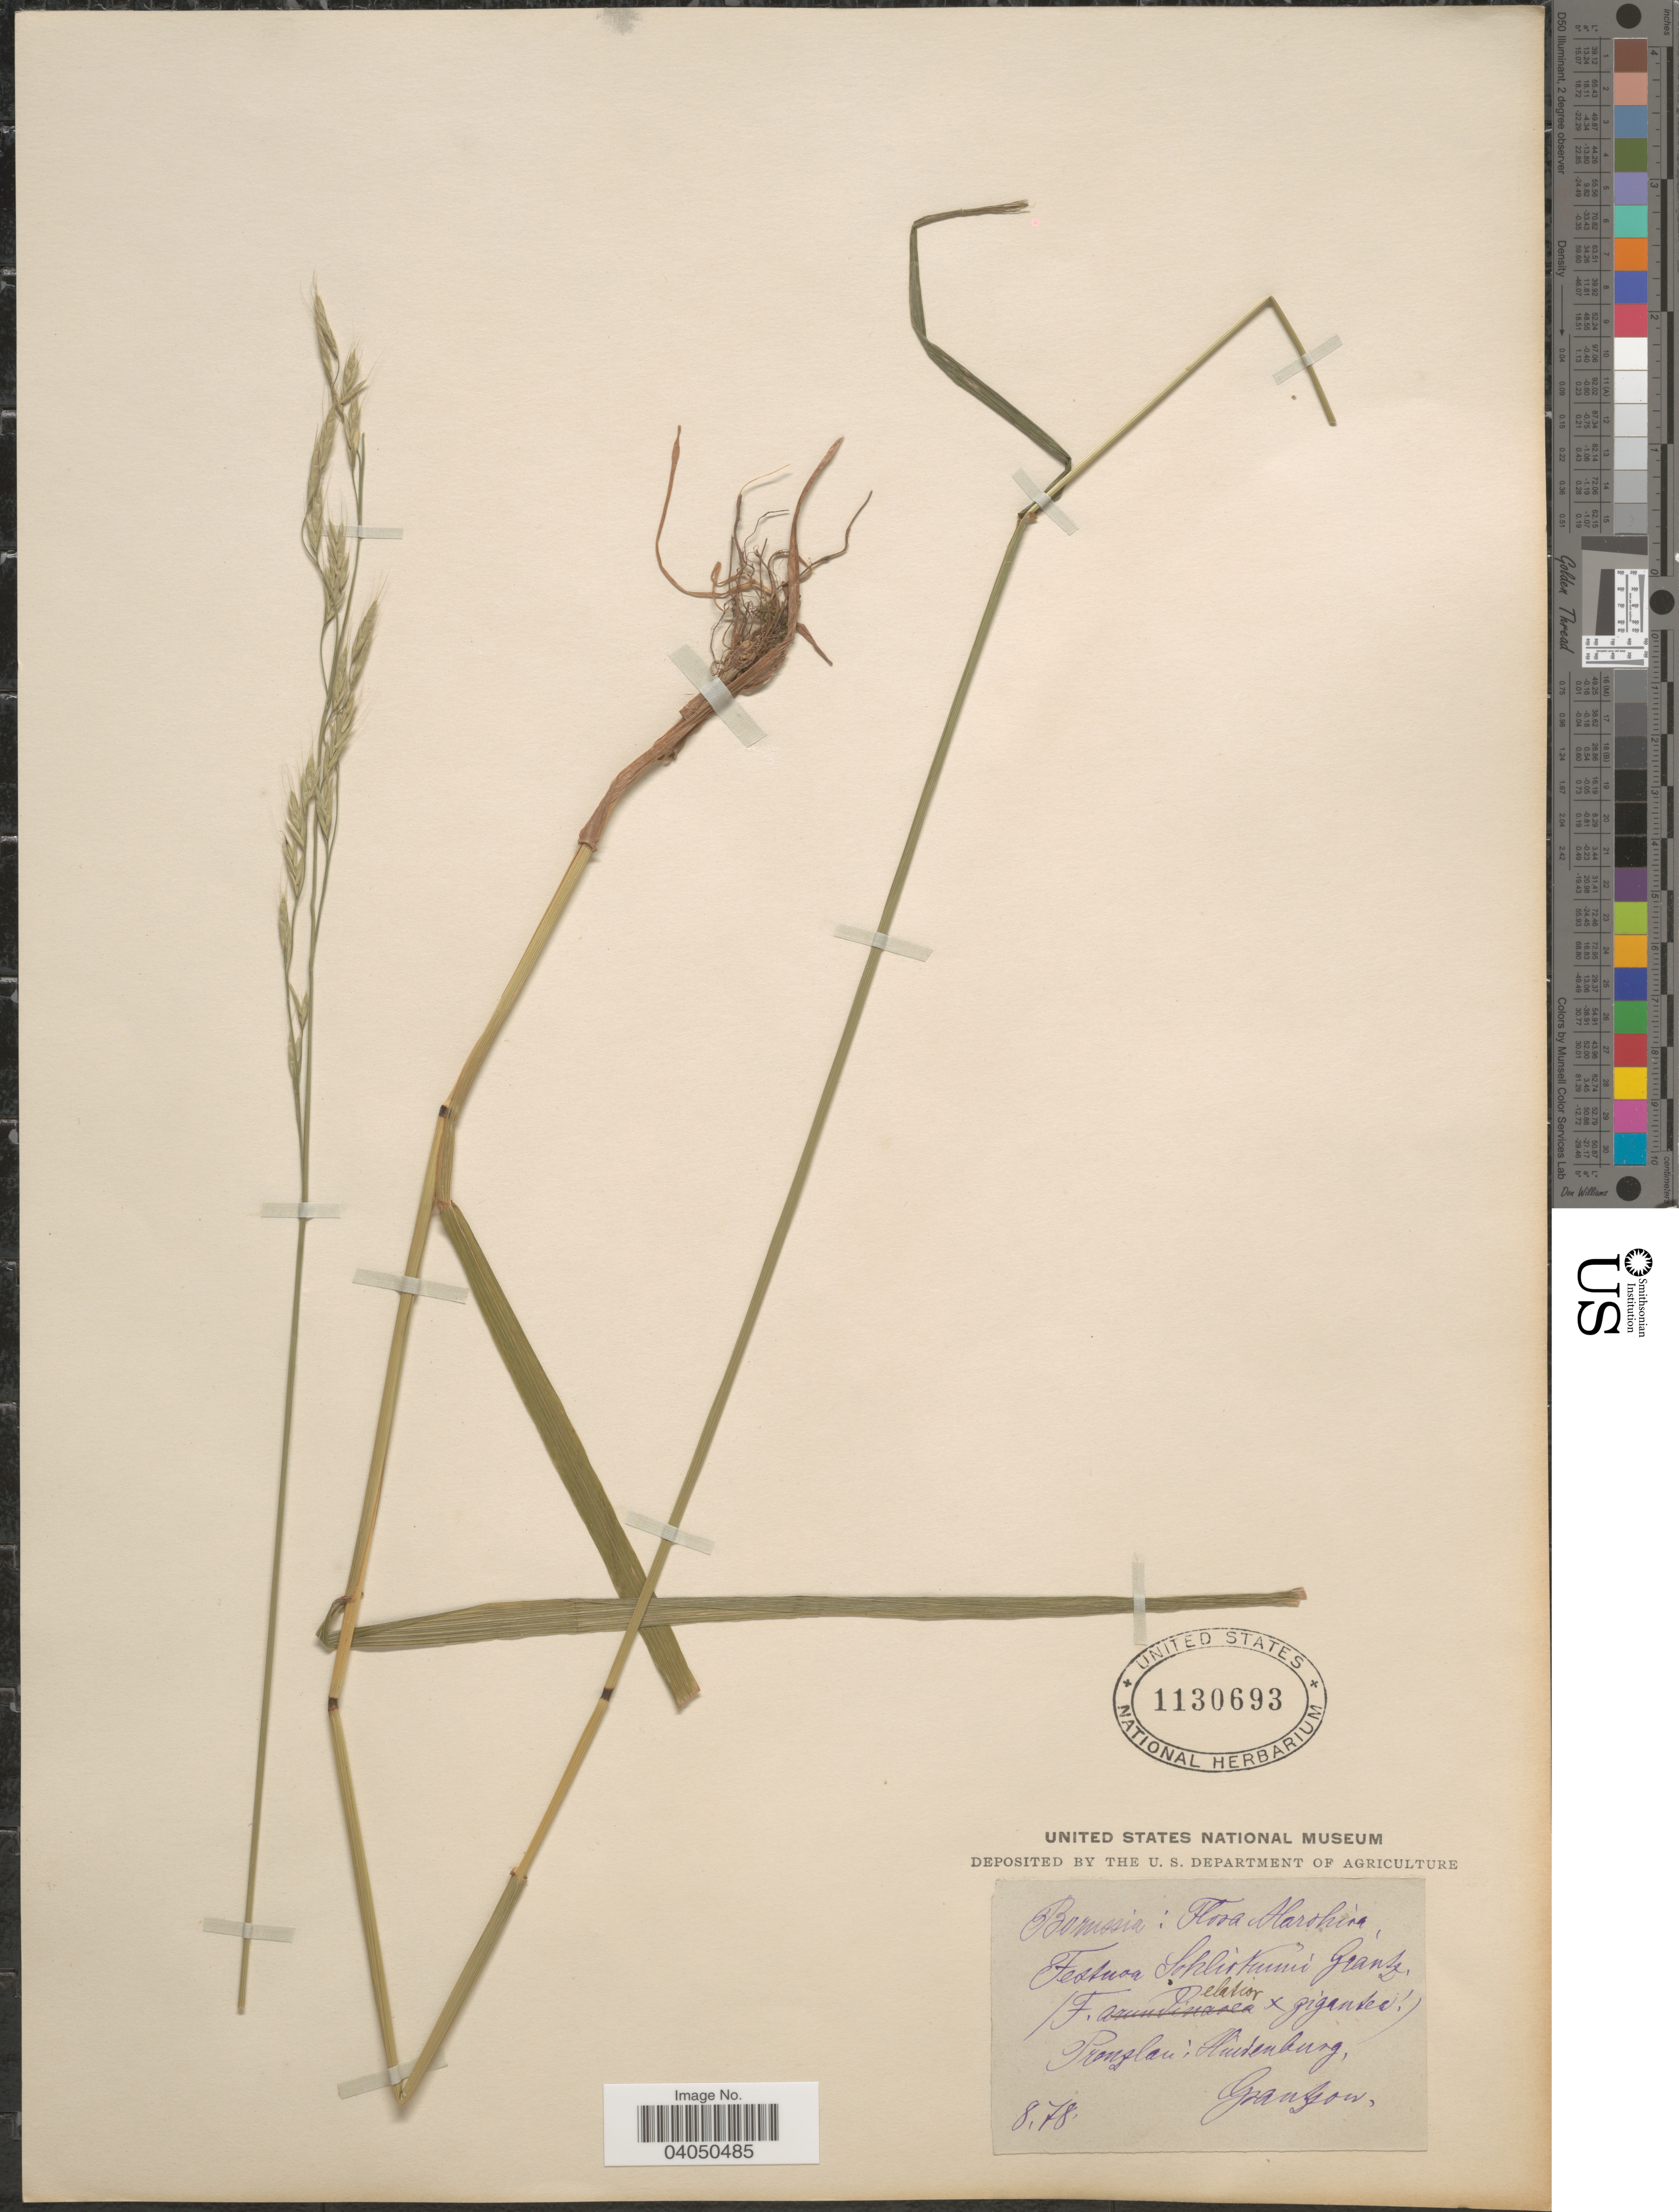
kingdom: Plantae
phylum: Tracheophyta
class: Liliopsida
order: Poales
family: Poaceae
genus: Festuca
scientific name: Festuca sp.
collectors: Grantzow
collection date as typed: Transcribed d/m/y: /8/78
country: Germany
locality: Harohira. Prenzlau: Hindenburg.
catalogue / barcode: US 1130693